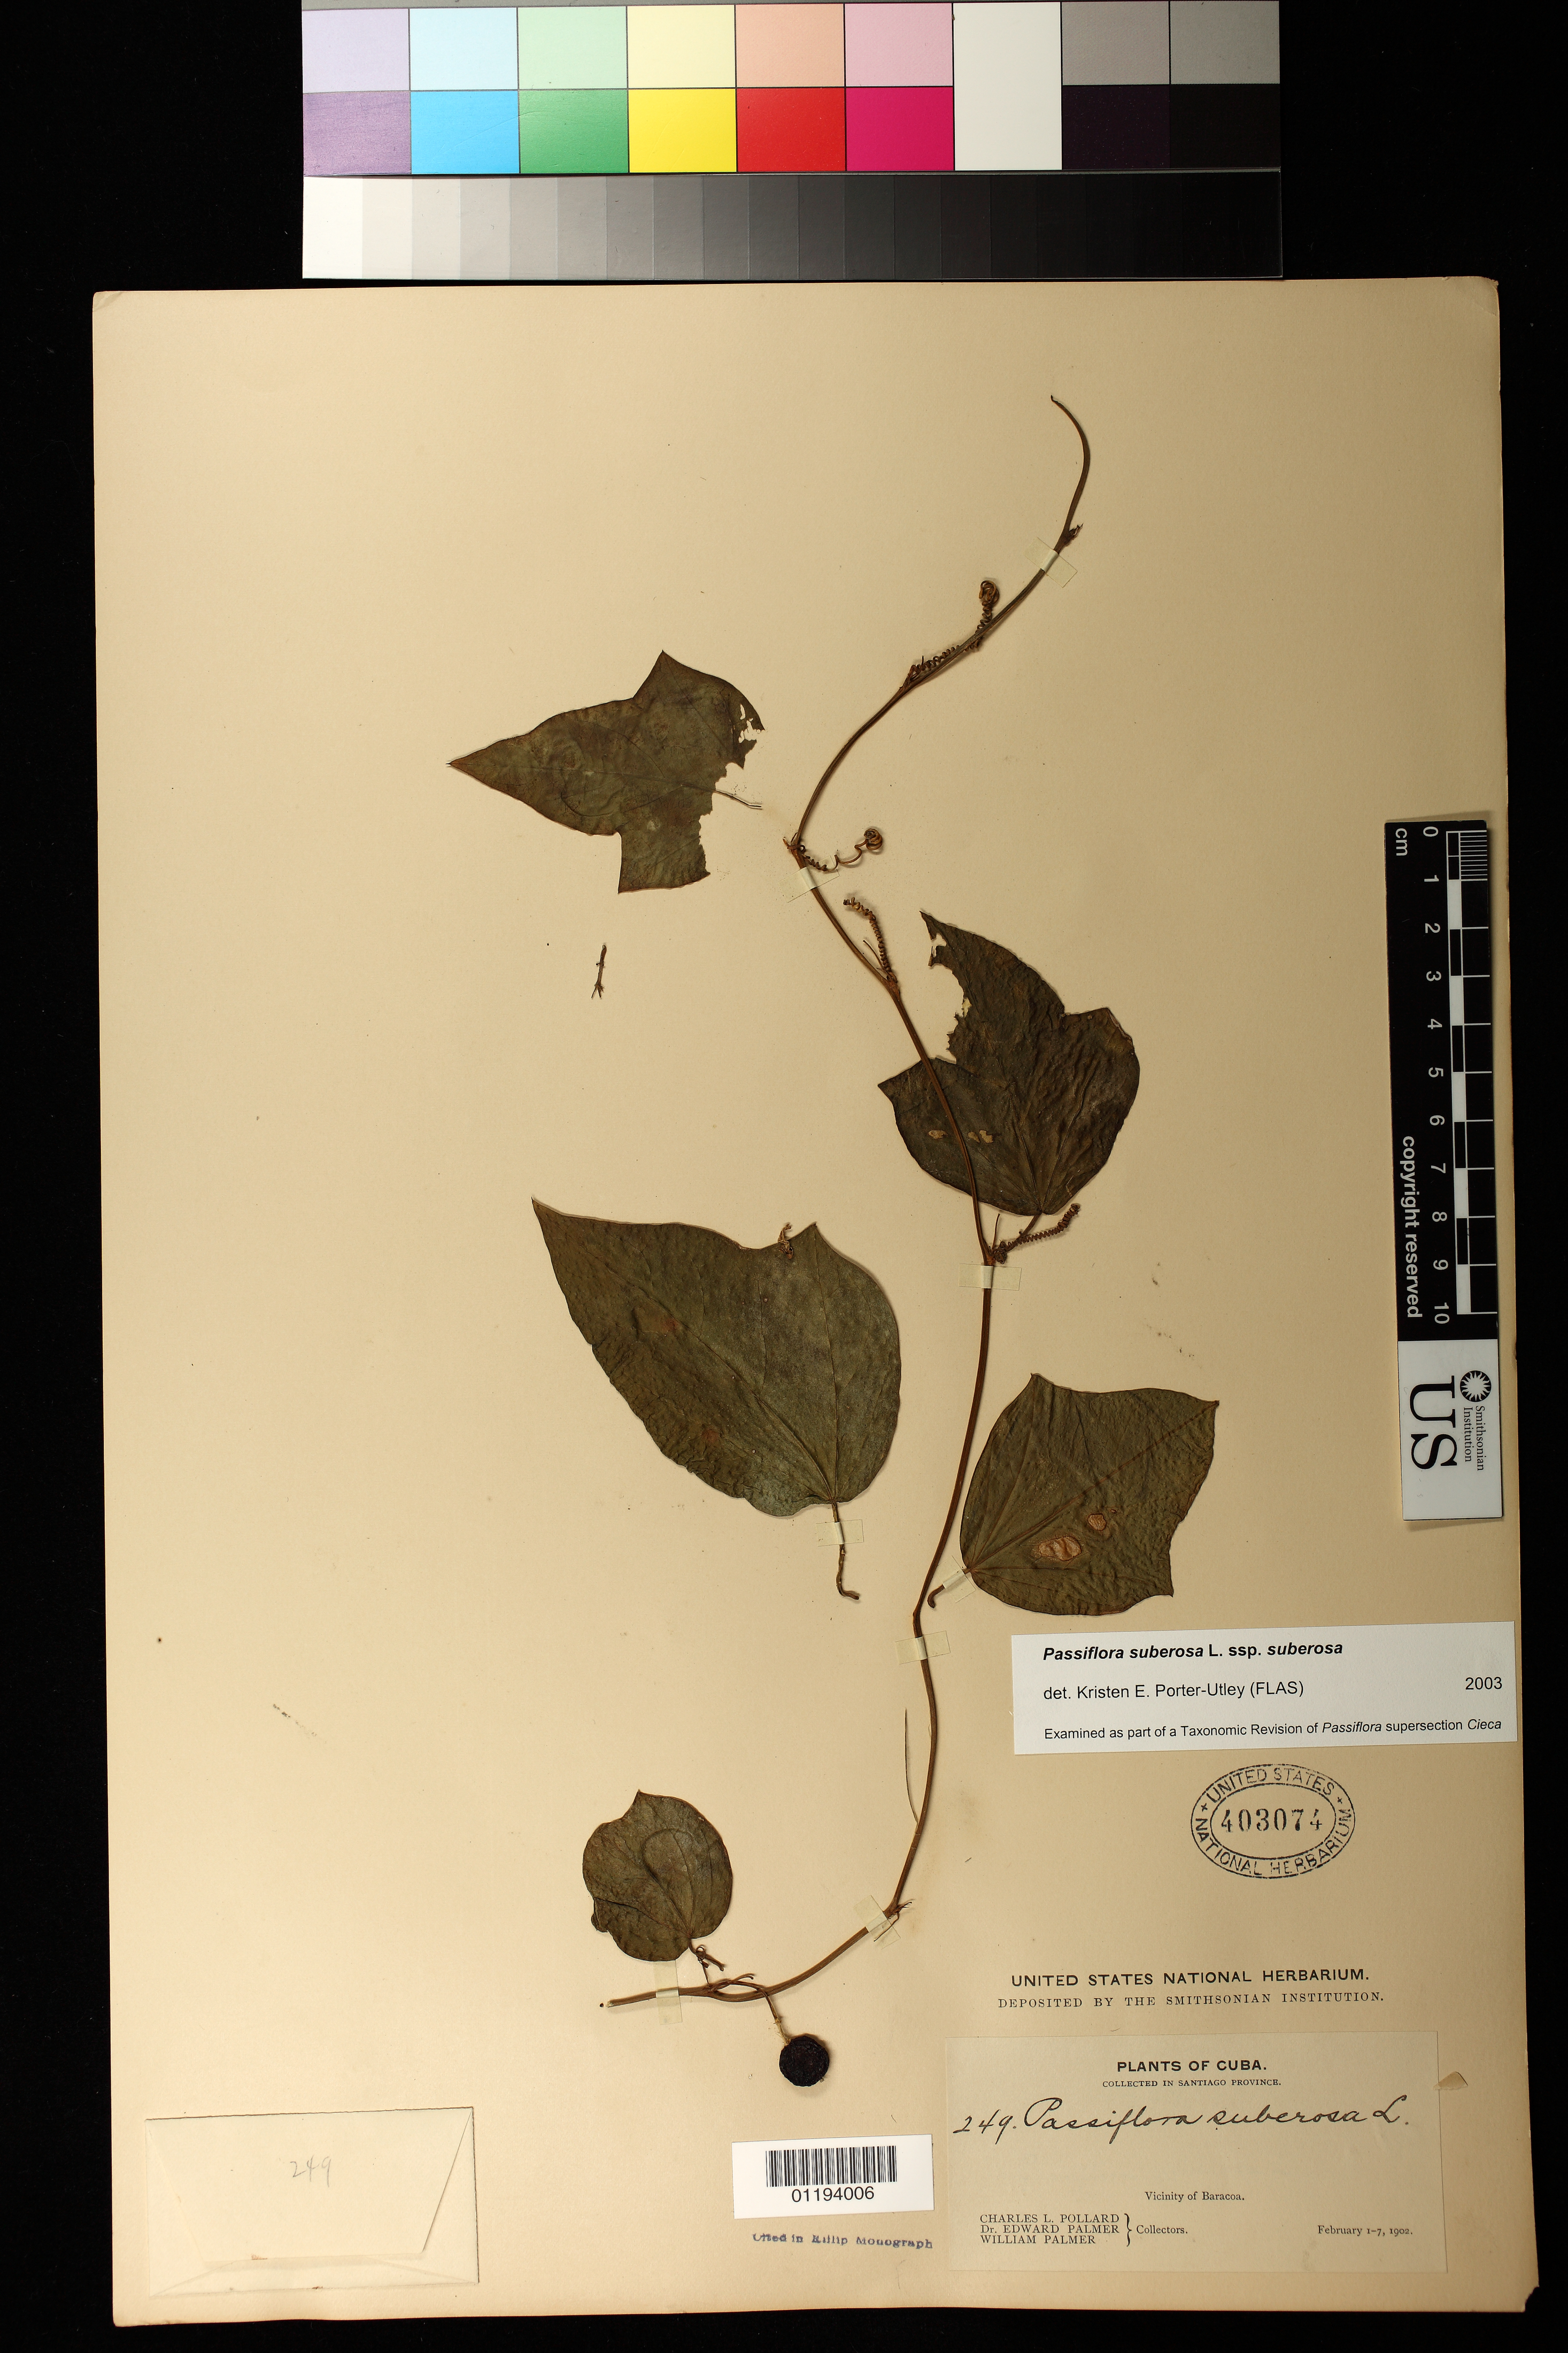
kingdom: Plantae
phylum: Tracheophyta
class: Magnoliopsida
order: Malpighiales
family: Passifloraceae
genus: Passiflora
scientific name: Passiflora suberosa subsp. suberosa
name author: L.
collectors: C. L. Pollard, E. Palmer & W. Palmer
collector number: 249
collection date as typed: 1902 Feb 01 1902 Feb 07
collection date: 1902-02-01/1902-02-07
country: Cuba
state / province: Guantánamo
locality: Vicinity of Baracoa, Santiago Province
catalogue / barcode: US 403074